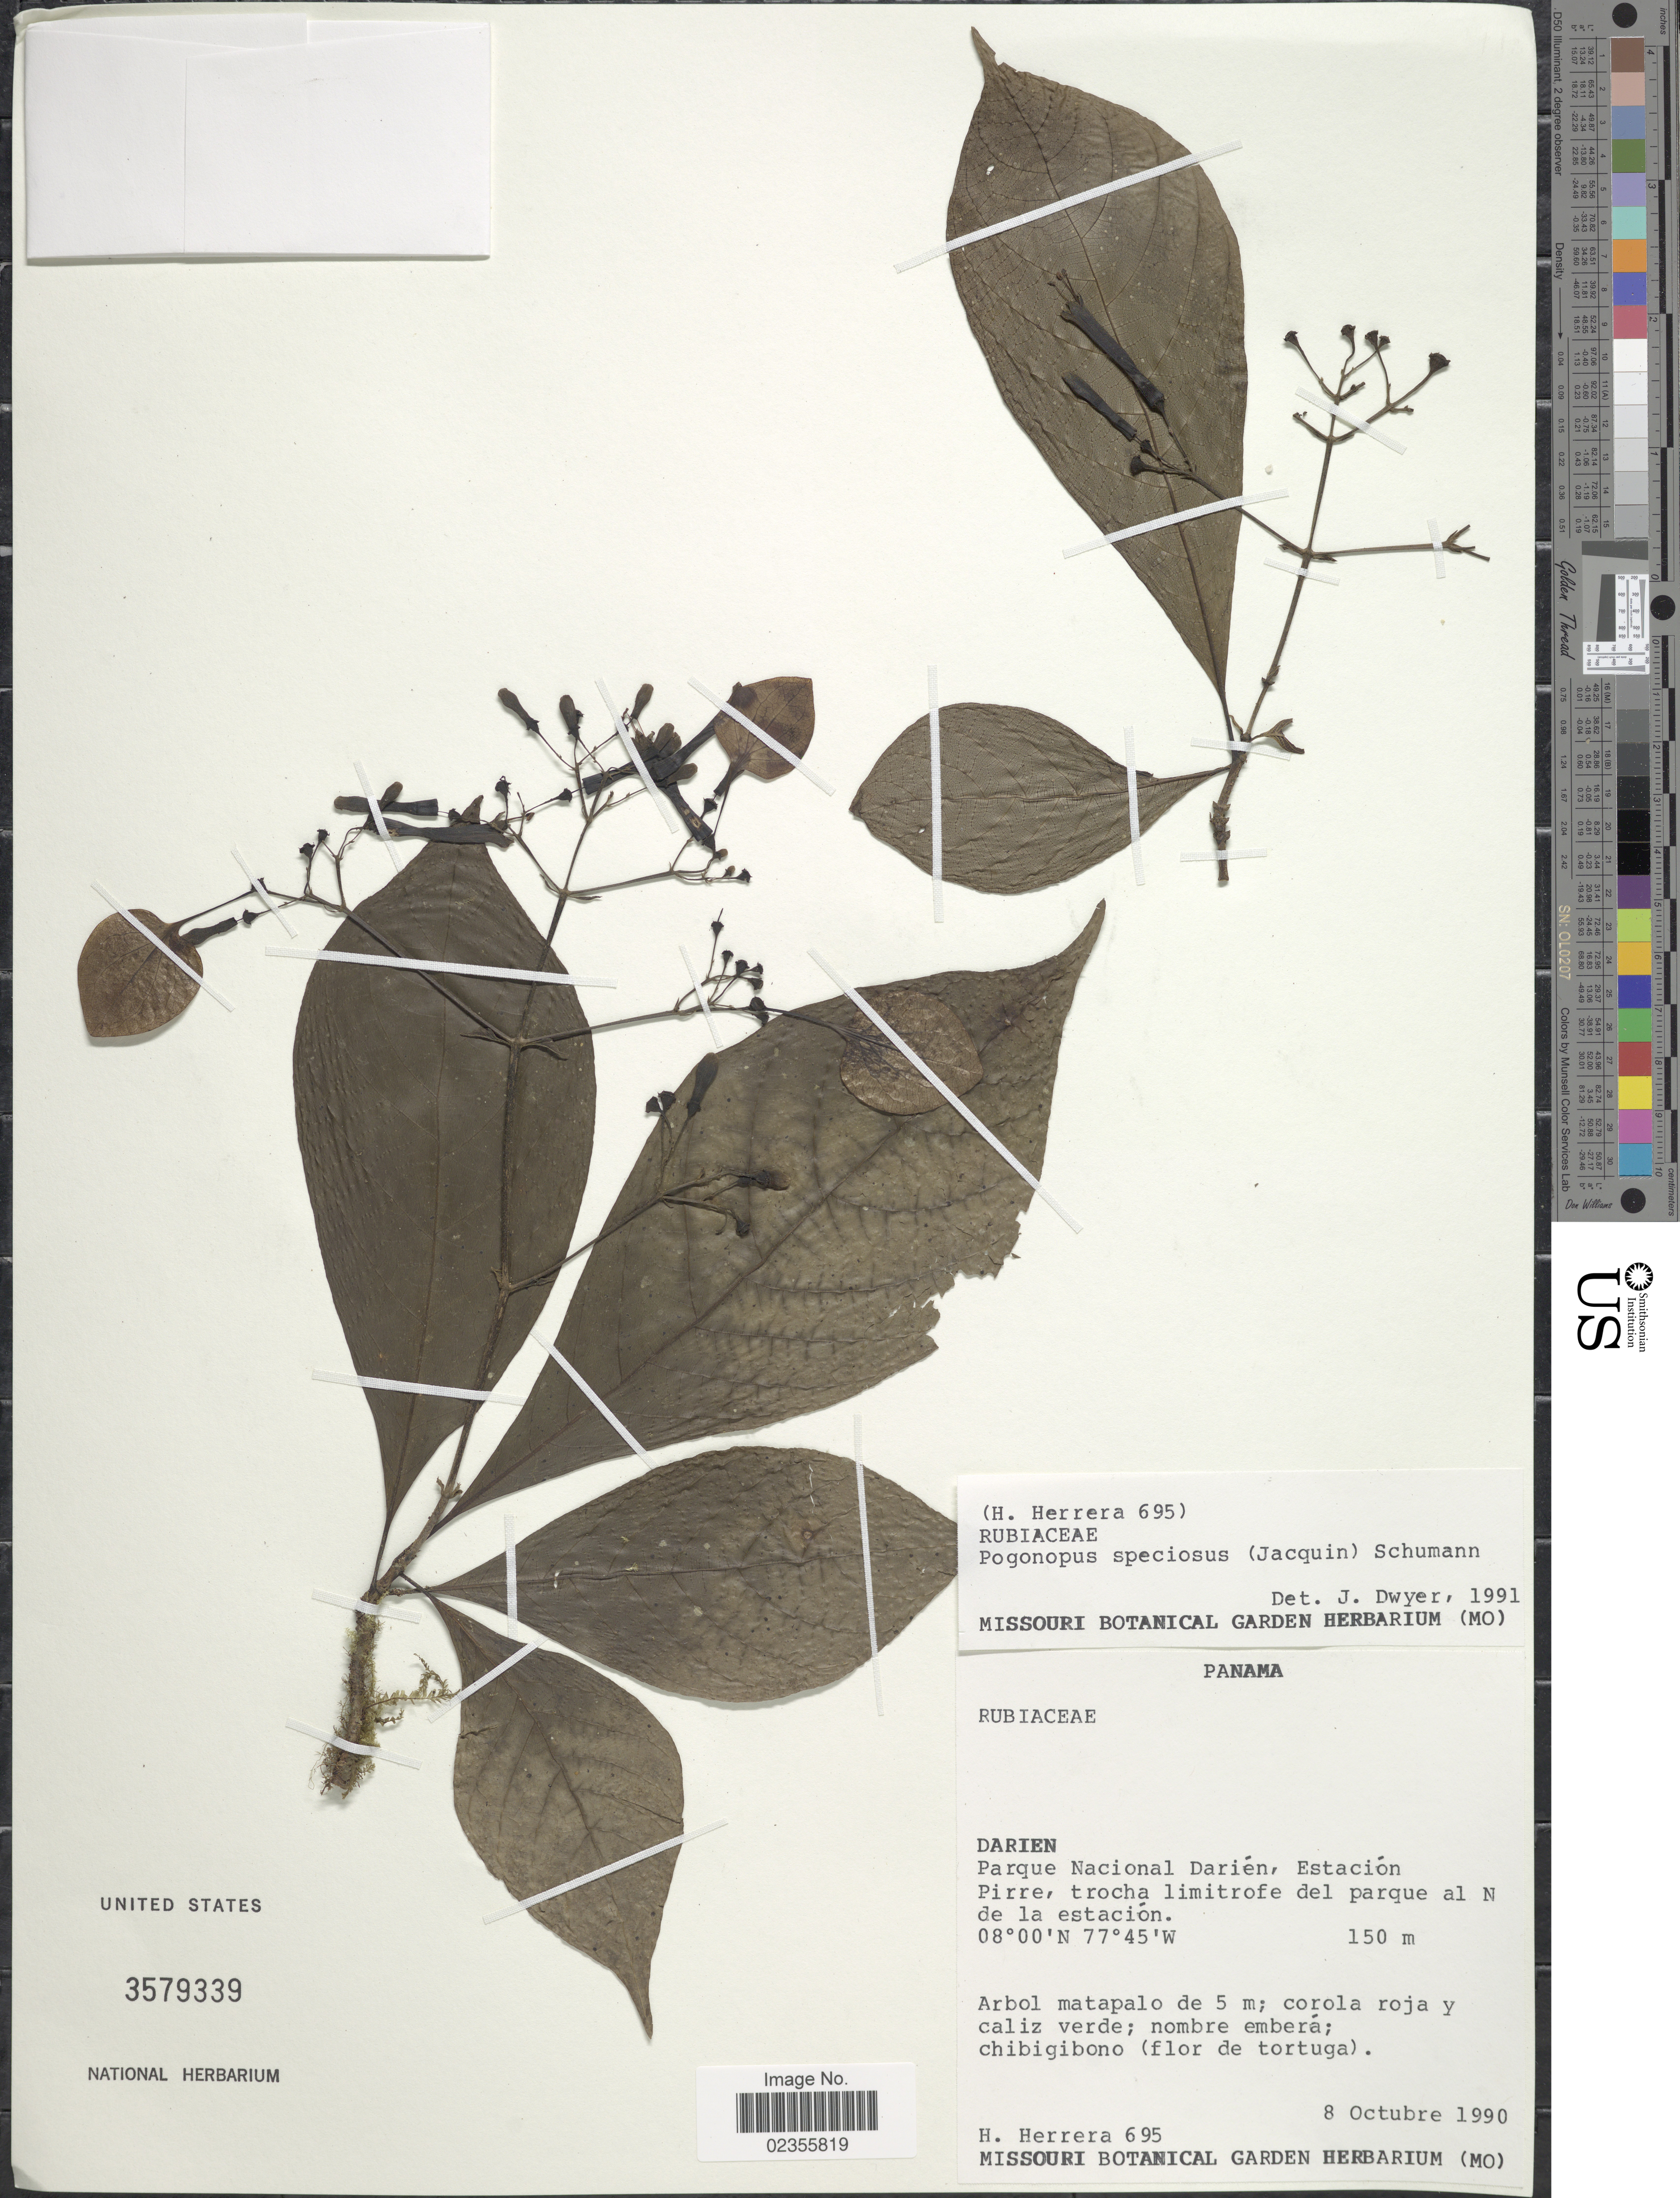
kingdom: Plantae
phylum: Tracheophyta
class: Magnoliopsida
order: Gentianales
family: Rubiaceae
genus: Pogonopus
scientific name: Pogonopus exsertus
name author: (Oerst.) Oerst.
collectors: H. Herrera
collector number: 695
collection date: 1990-10-08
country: Panama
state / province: Darién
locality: Parque Nacional Darien, Estacion Pirre, trocha limitrofe del parque al N de la estacion.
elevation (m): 150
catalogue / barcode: US 3579339